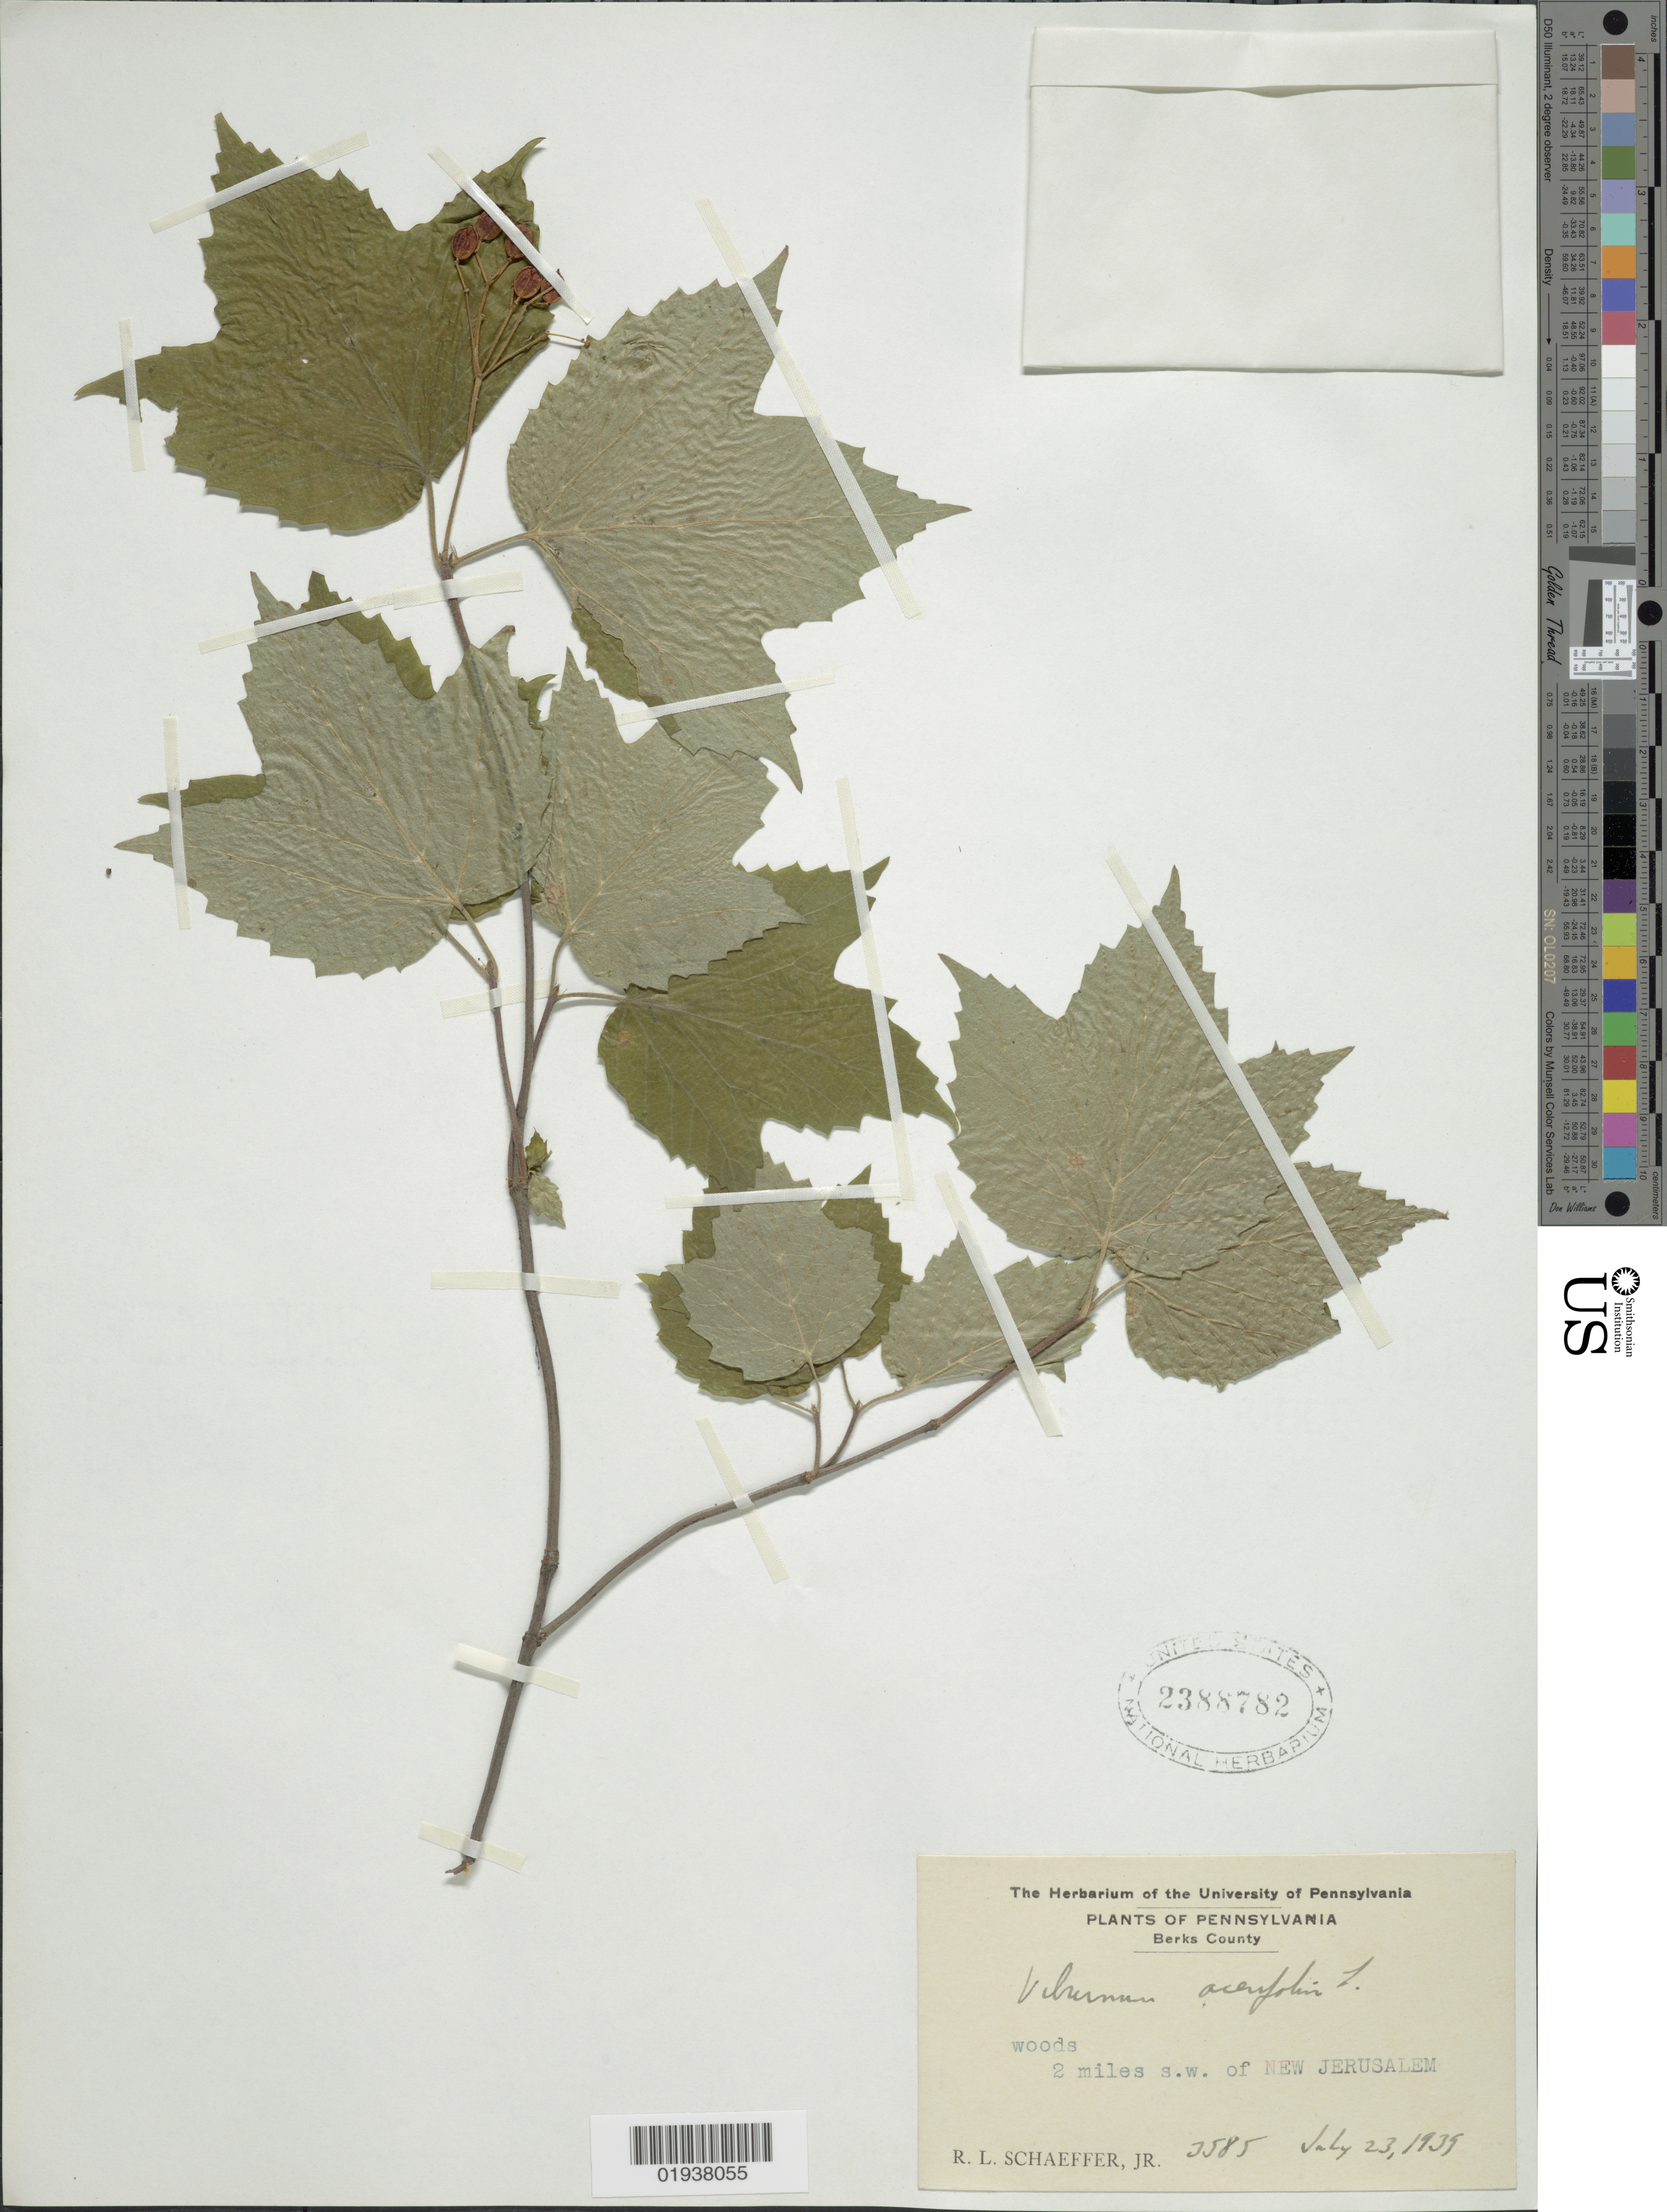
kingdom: Plantae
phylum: Tracheophyta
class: Magnoliopsida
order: Dipsacales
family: Viburnaceae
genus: Viburnum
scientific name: Viburnum acerifolium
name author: L.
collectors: R. L. Schaeffer Jr.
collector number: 3585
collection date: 1939-07-23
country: United States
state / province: Pennsylvania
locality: Berks County. 2 miles s.w. of New Jerusalem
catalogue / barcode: US 2388782